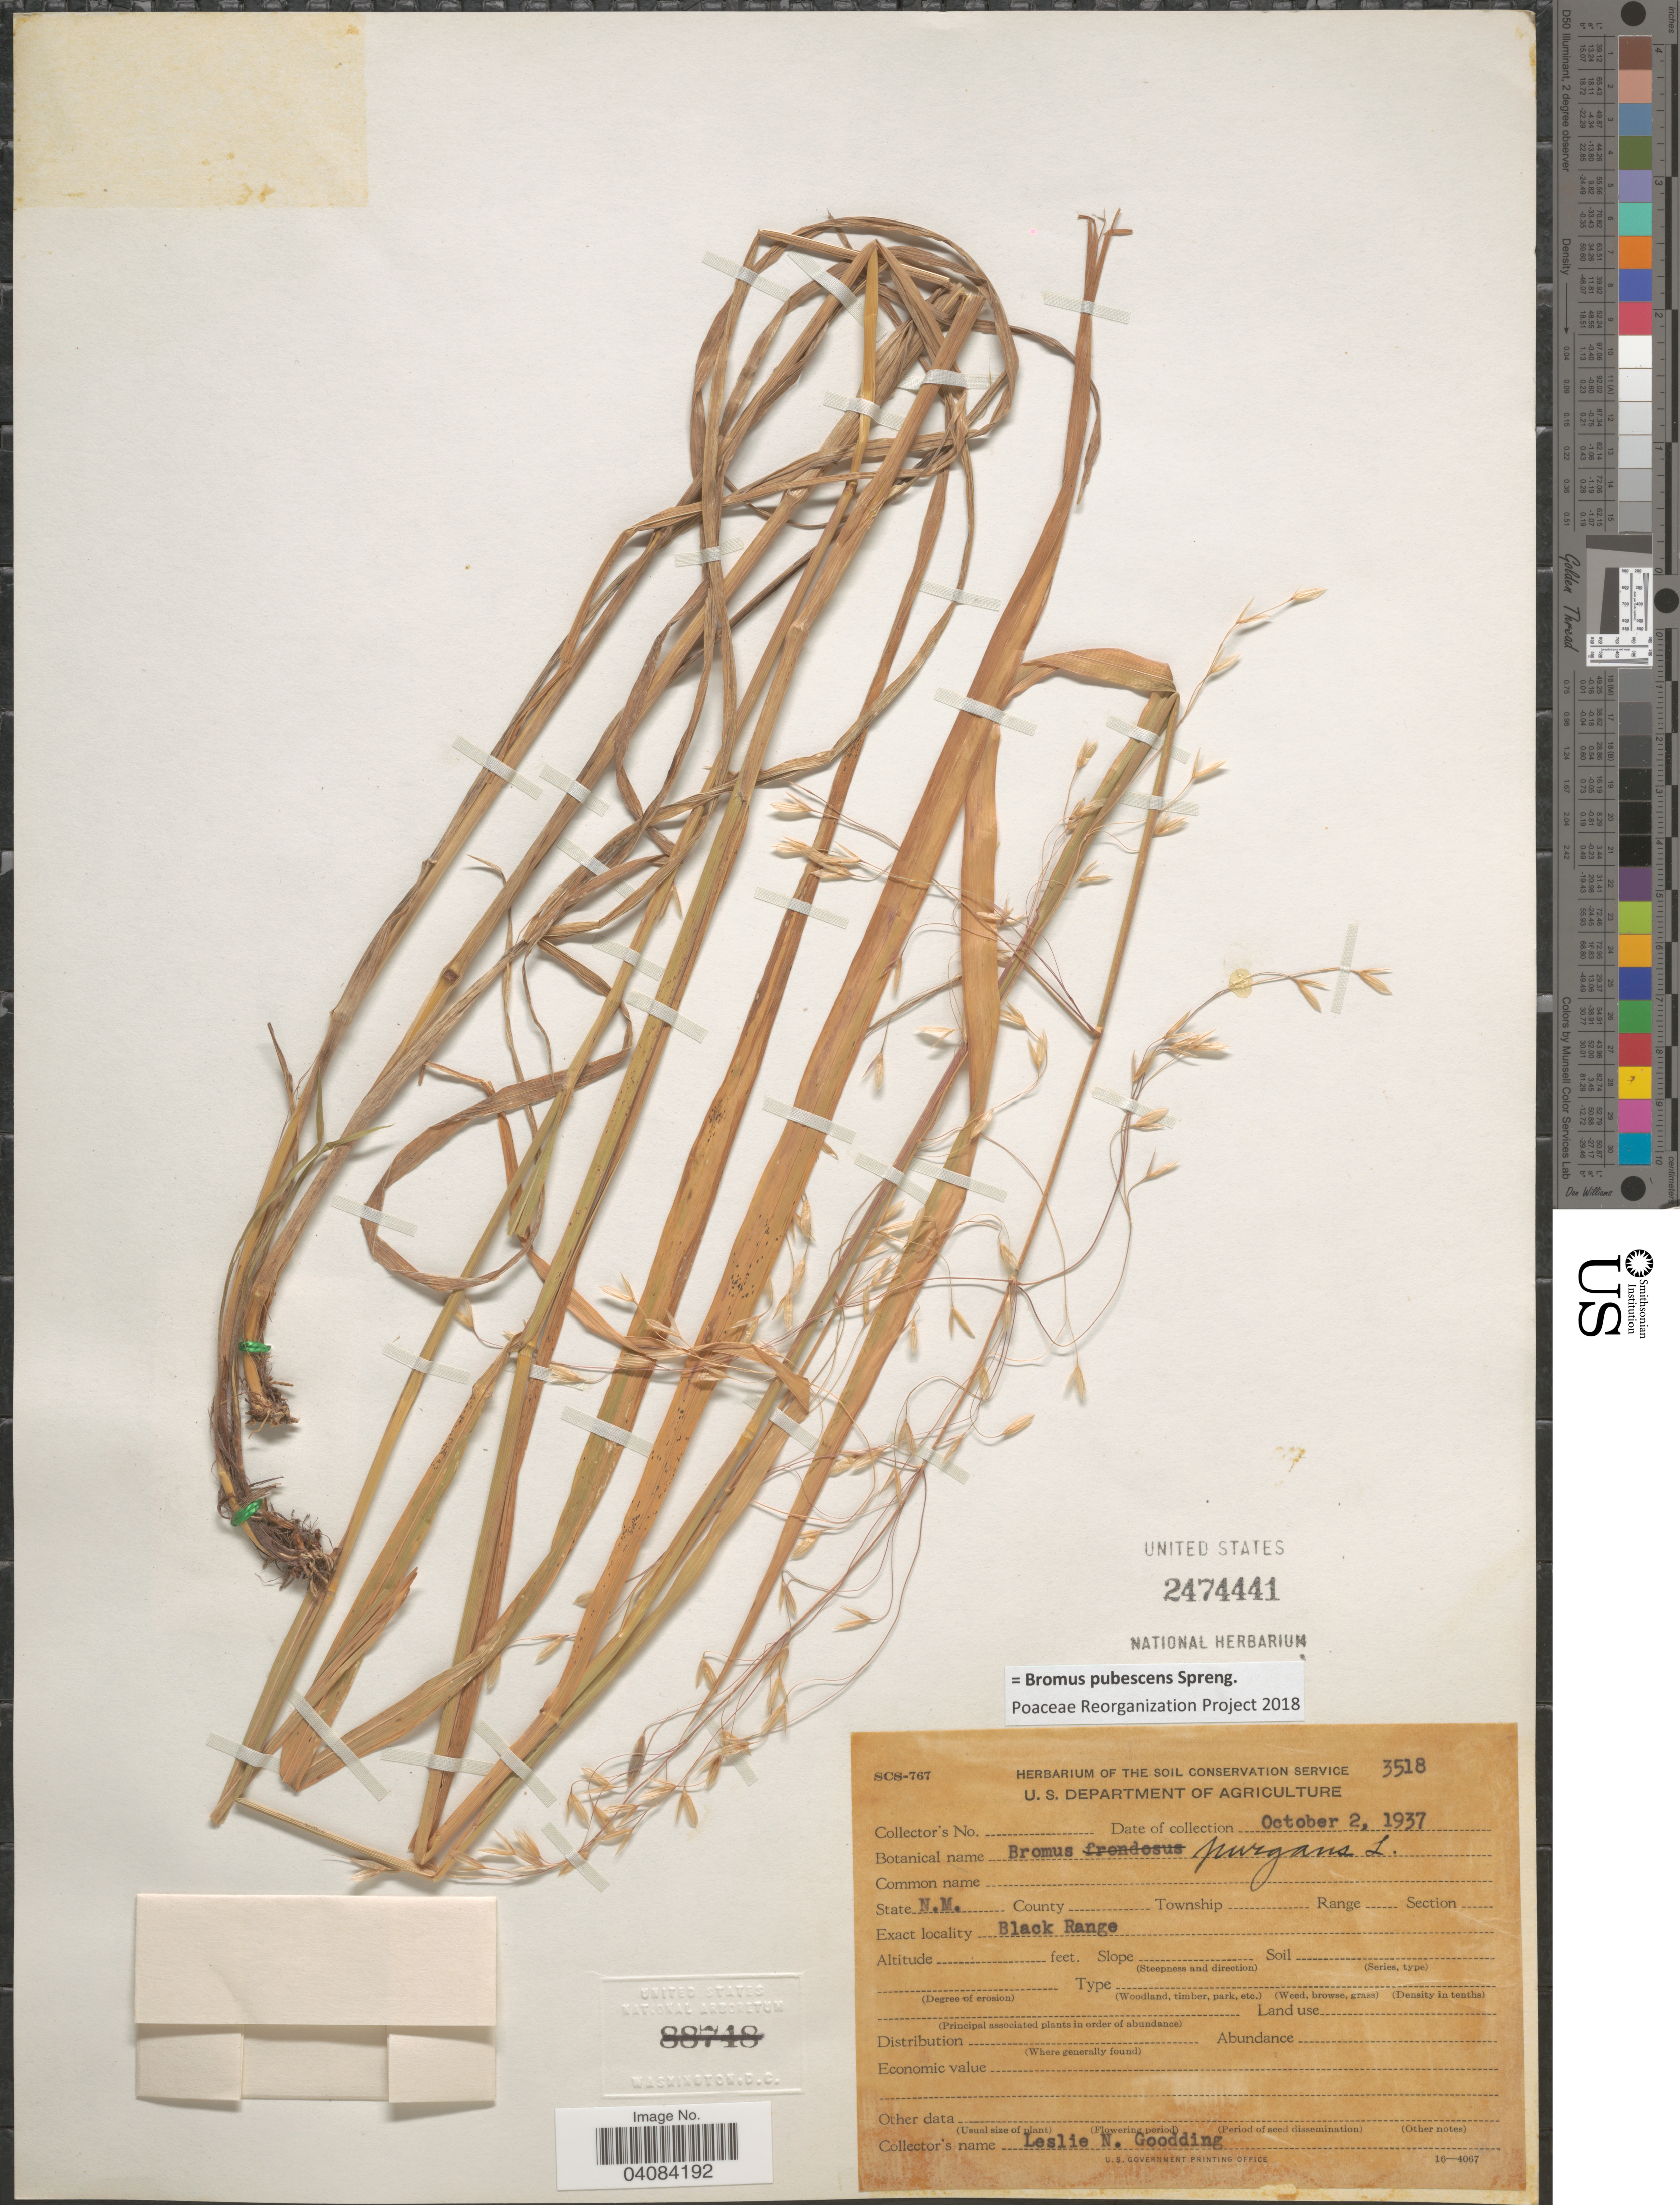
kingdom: Plantae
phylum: Tracheophyta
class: Liliopsida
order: Poales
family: Poaceae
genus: Bromus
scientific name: Bromus pubescens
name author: Muhl. ex Willd.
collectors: L. N. Goodding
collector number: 3518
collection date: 1937-10-02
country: United States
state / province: New Mexico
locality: Black Range.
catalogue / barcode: US 2474441